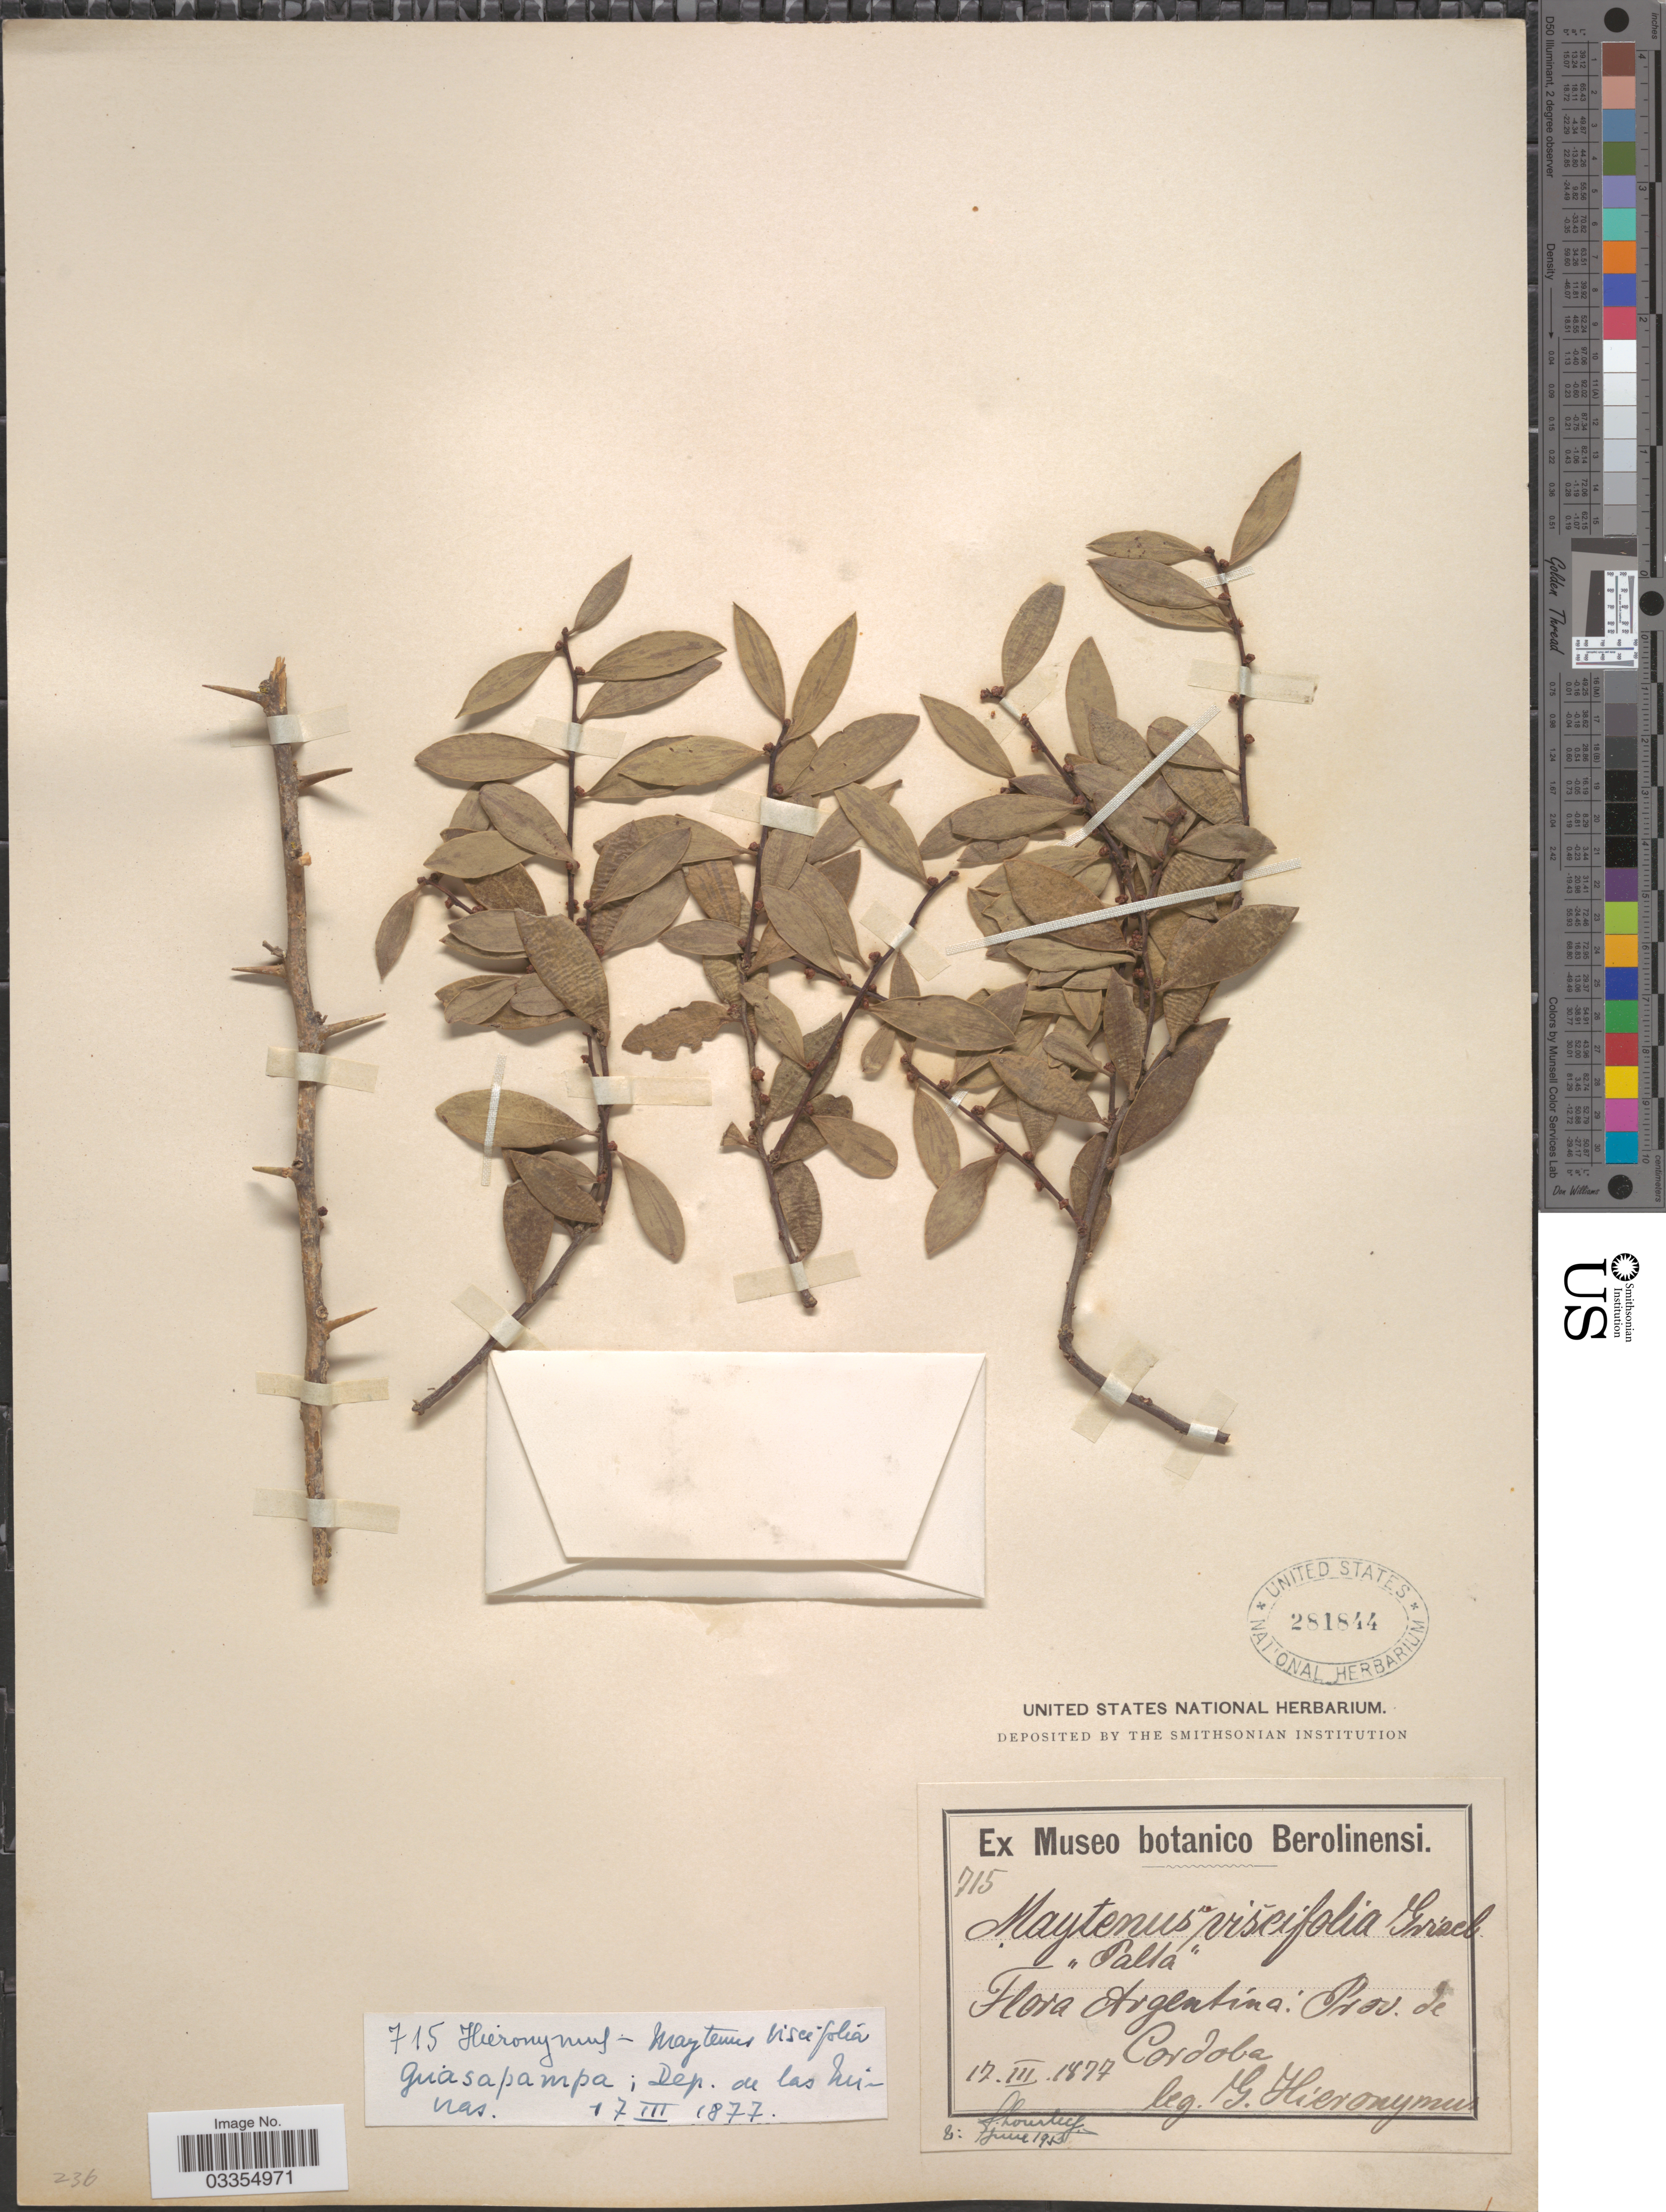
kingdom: Plantae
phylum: Tracheophyta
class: Magnoliopsida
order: Celastrales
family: Celastraceae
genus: Tricerma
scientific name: Tricerma viscifolium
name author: (Griseb.) Lundell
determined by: Strong, Mark T., (BOT), Smithsonian Institution - National Museum of Natural History (UNITED STATES)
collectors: G. H. Hieronymus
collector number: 715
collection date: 1877-03-17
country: Argentina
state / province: Cordoba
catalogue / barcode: US 281844